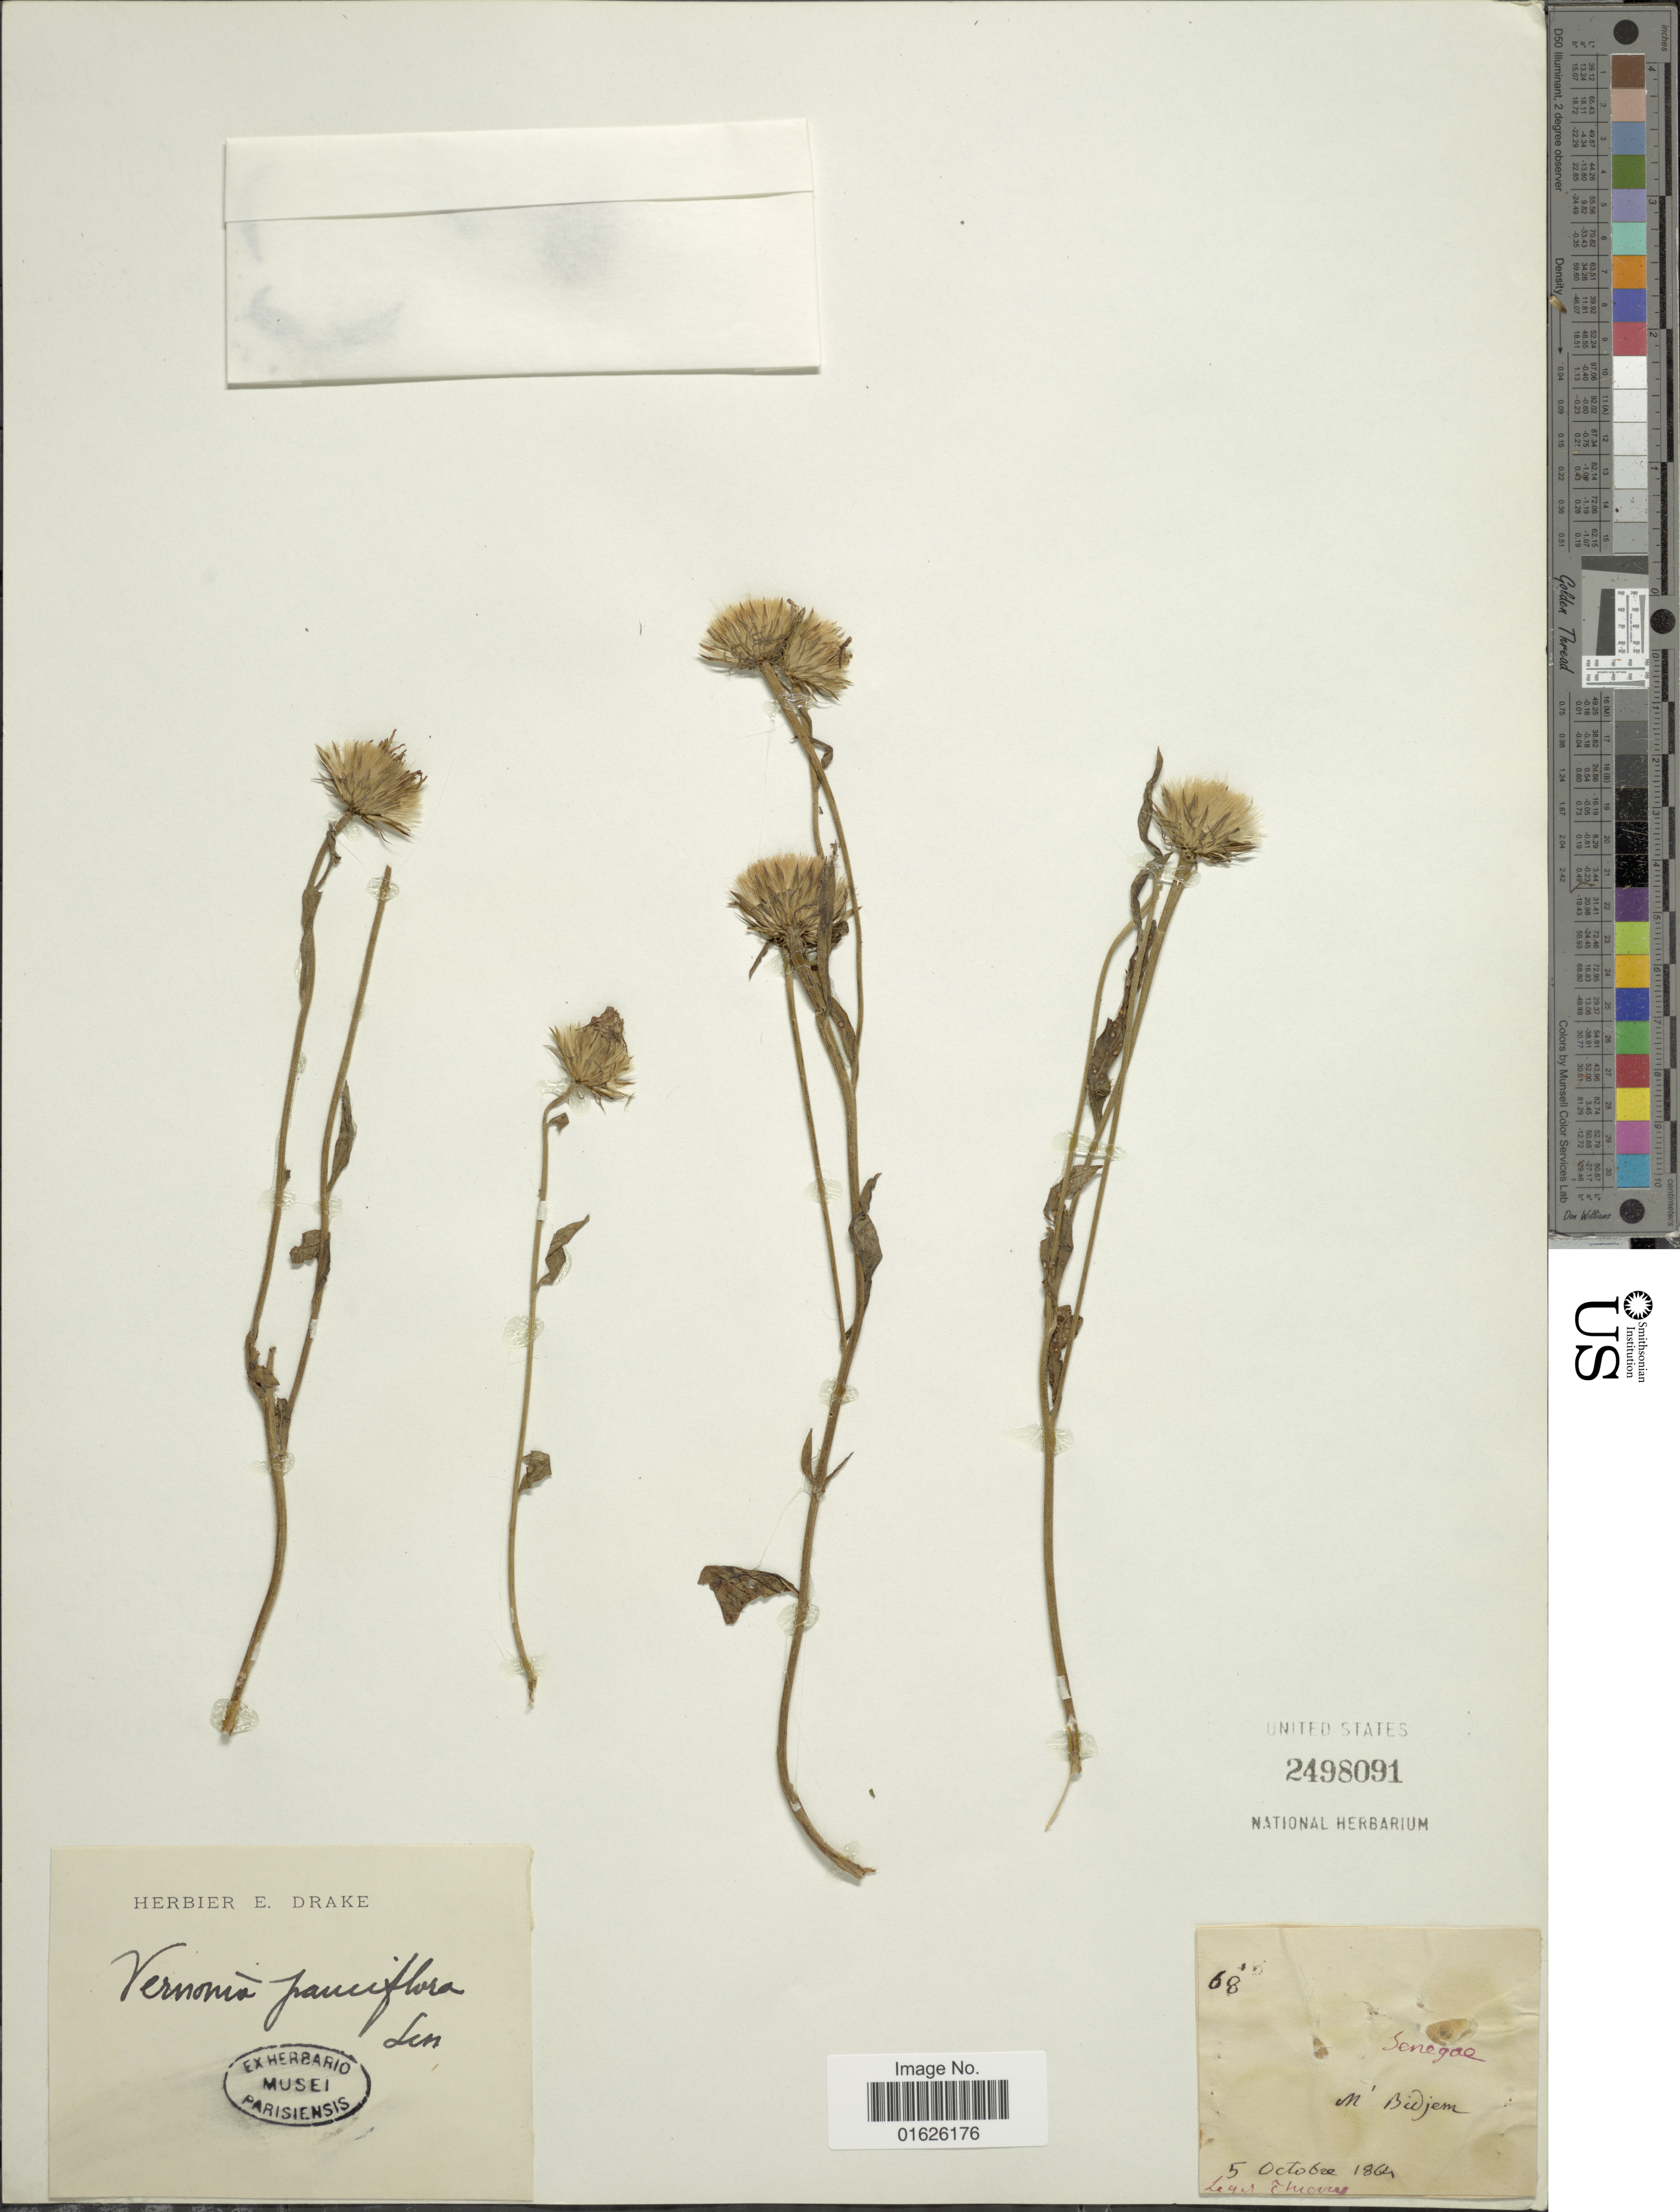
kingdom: Plantae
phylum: Tracheophyta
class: Magnoliopsida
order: Asterales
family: Asteraceae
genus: Centrapalus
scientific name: Centrapalus pauciflorus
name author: (Willd.) H. Rob.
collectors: Thierry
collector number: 68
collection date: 1864-10-05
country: Senegal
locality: M'Bidjem.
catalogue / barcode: US 2498091